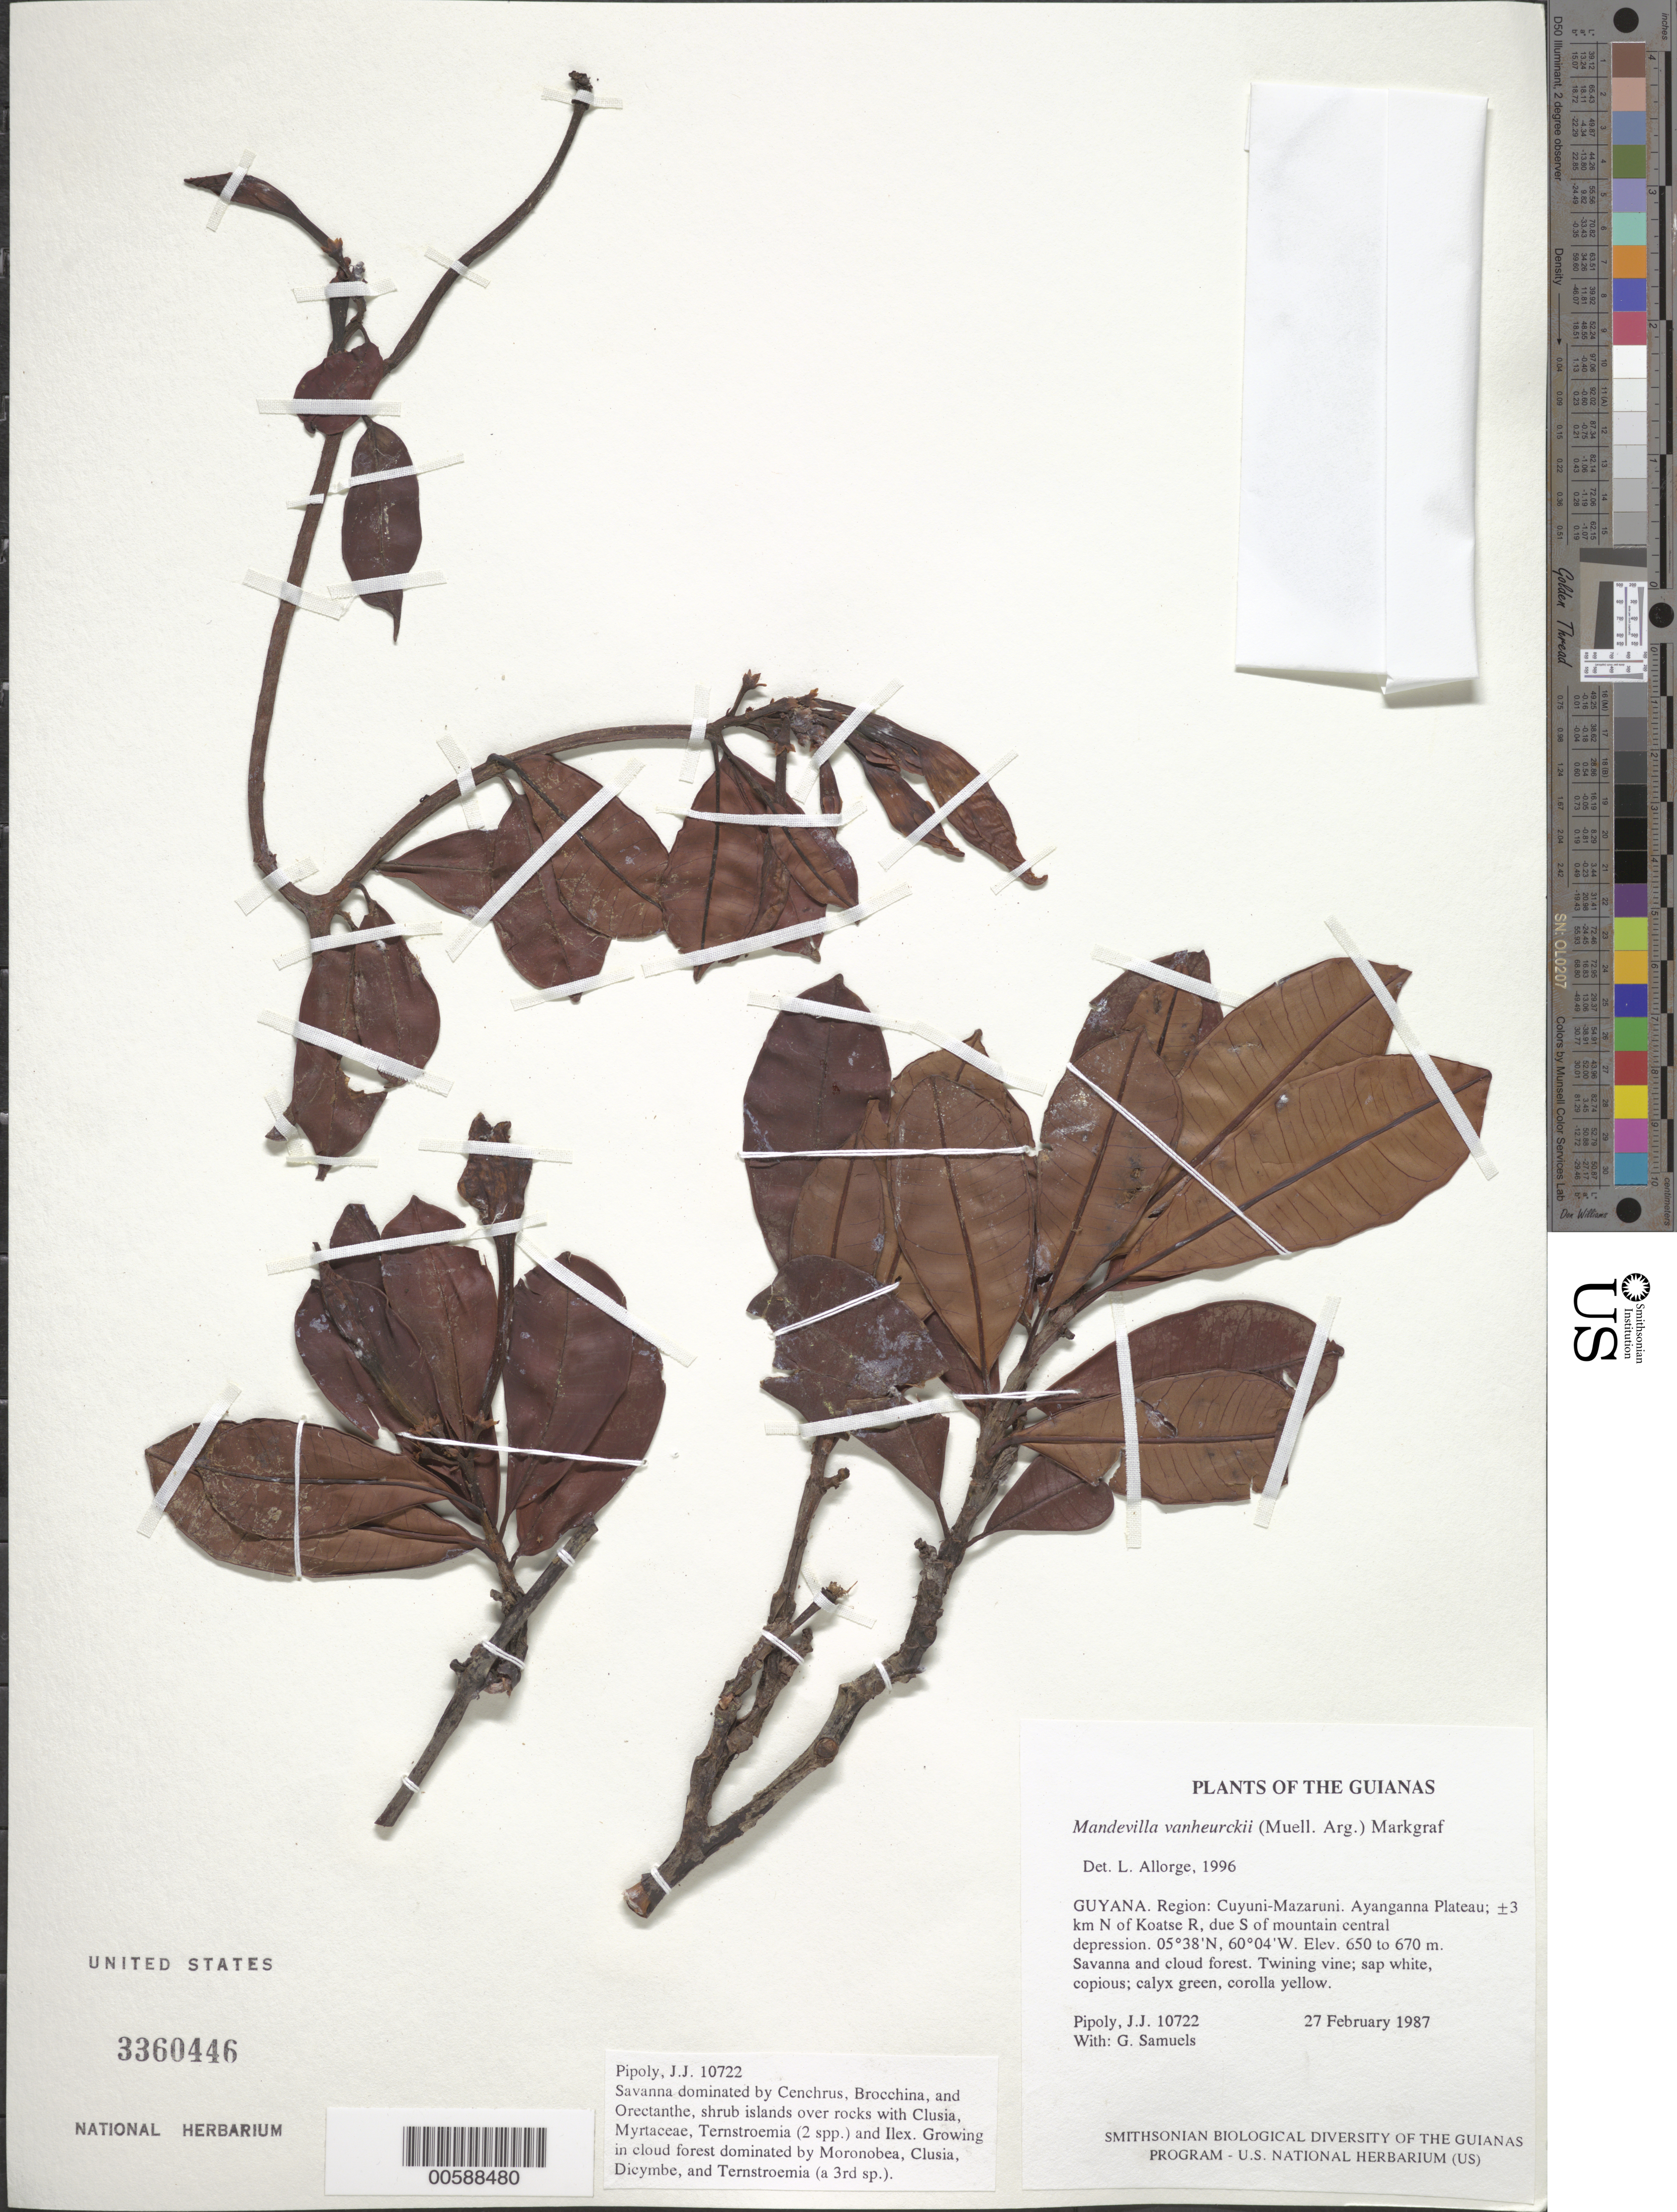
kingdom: Plantae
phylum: Tracheophyta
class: Magnoliopsida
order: Gentianales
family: Apocynaceae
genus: Mandevilla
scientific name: Mandevilla vanheurckii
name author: (Müll. Arg.) Markgr.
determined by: Allorge, L.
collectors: J. J. Pipoly & G. Bacchus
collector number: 10722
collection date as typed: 27 February 1987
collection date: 1987-02-27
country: Guyana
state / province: Cuyuni-Mazaruni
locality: Ayanganna Plateau; ±3 km N of Koatse R, due S of mountain central depression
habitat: Savanna and cloud forest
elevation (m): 650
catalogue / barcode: US 3360446